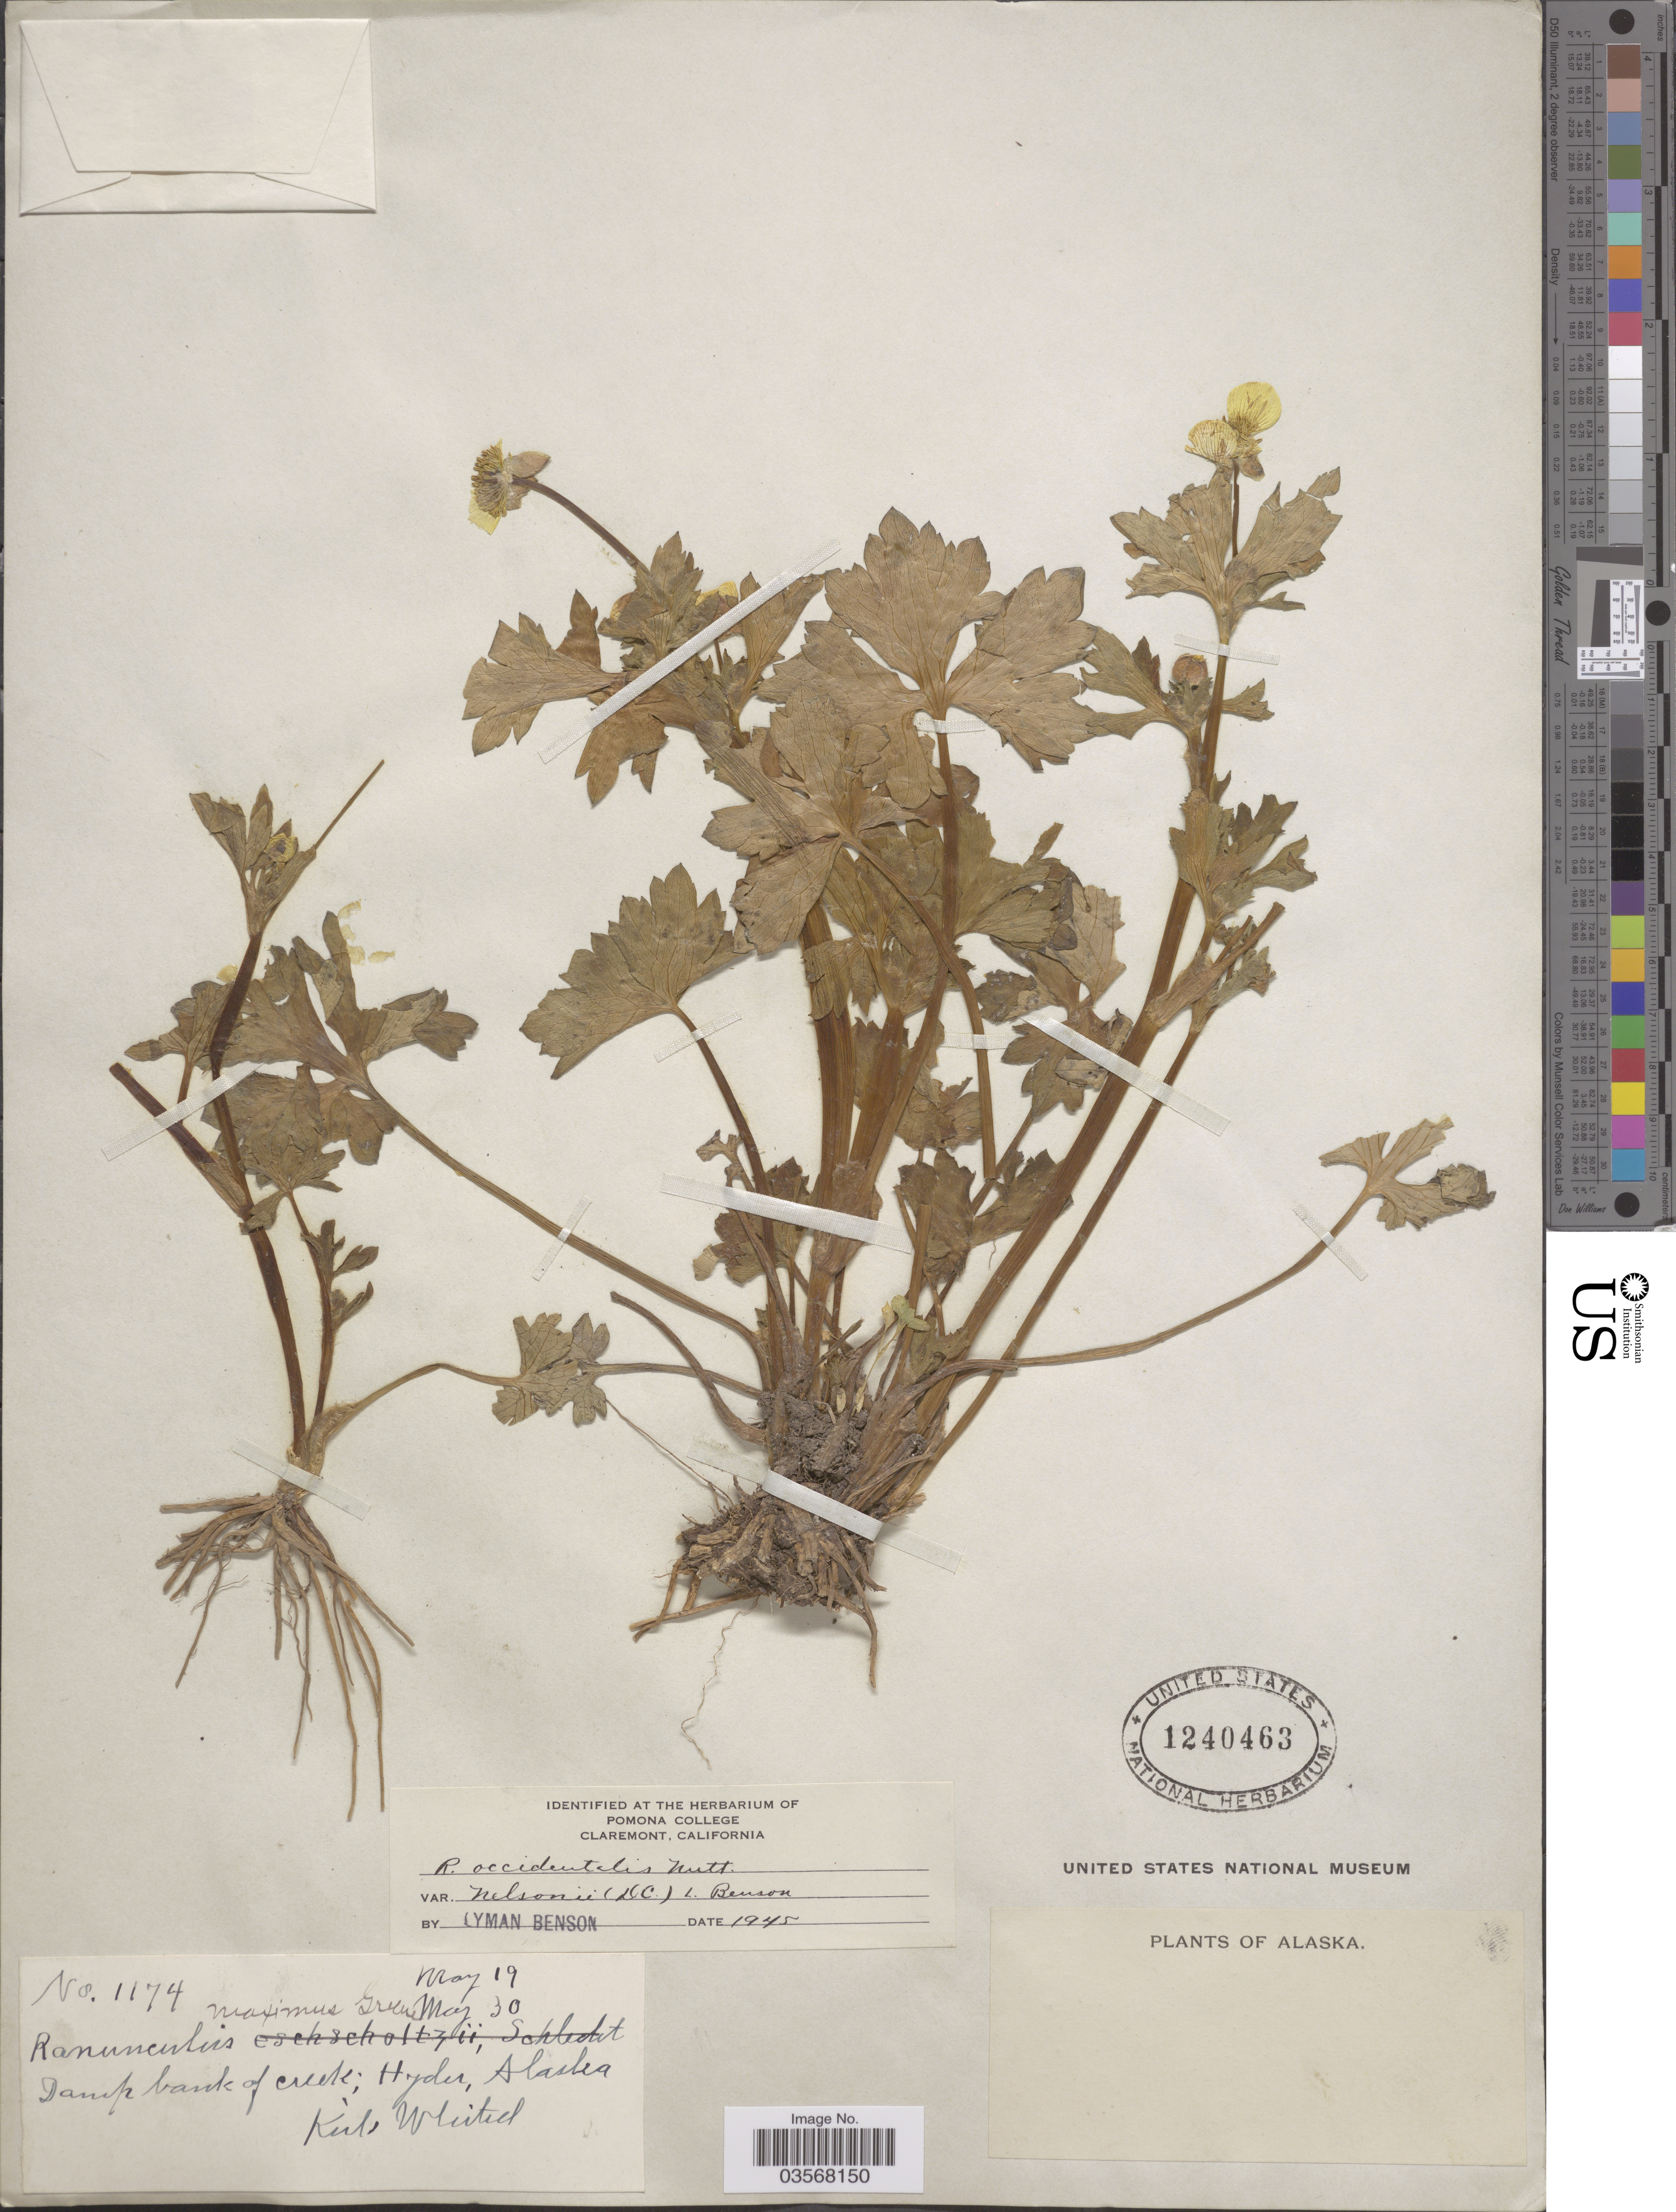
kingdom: Plantae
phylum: Tracheophyta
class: Magnoliopsida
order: Ranunculales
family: Ranunculaceae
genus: Ranunculus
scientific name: Ranunculus occidentalis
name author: Nutt.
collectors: K. Whited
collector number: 1174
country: United States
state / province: Alaska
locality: Damp bank of creek; Hyder.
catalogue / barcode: US 1240463